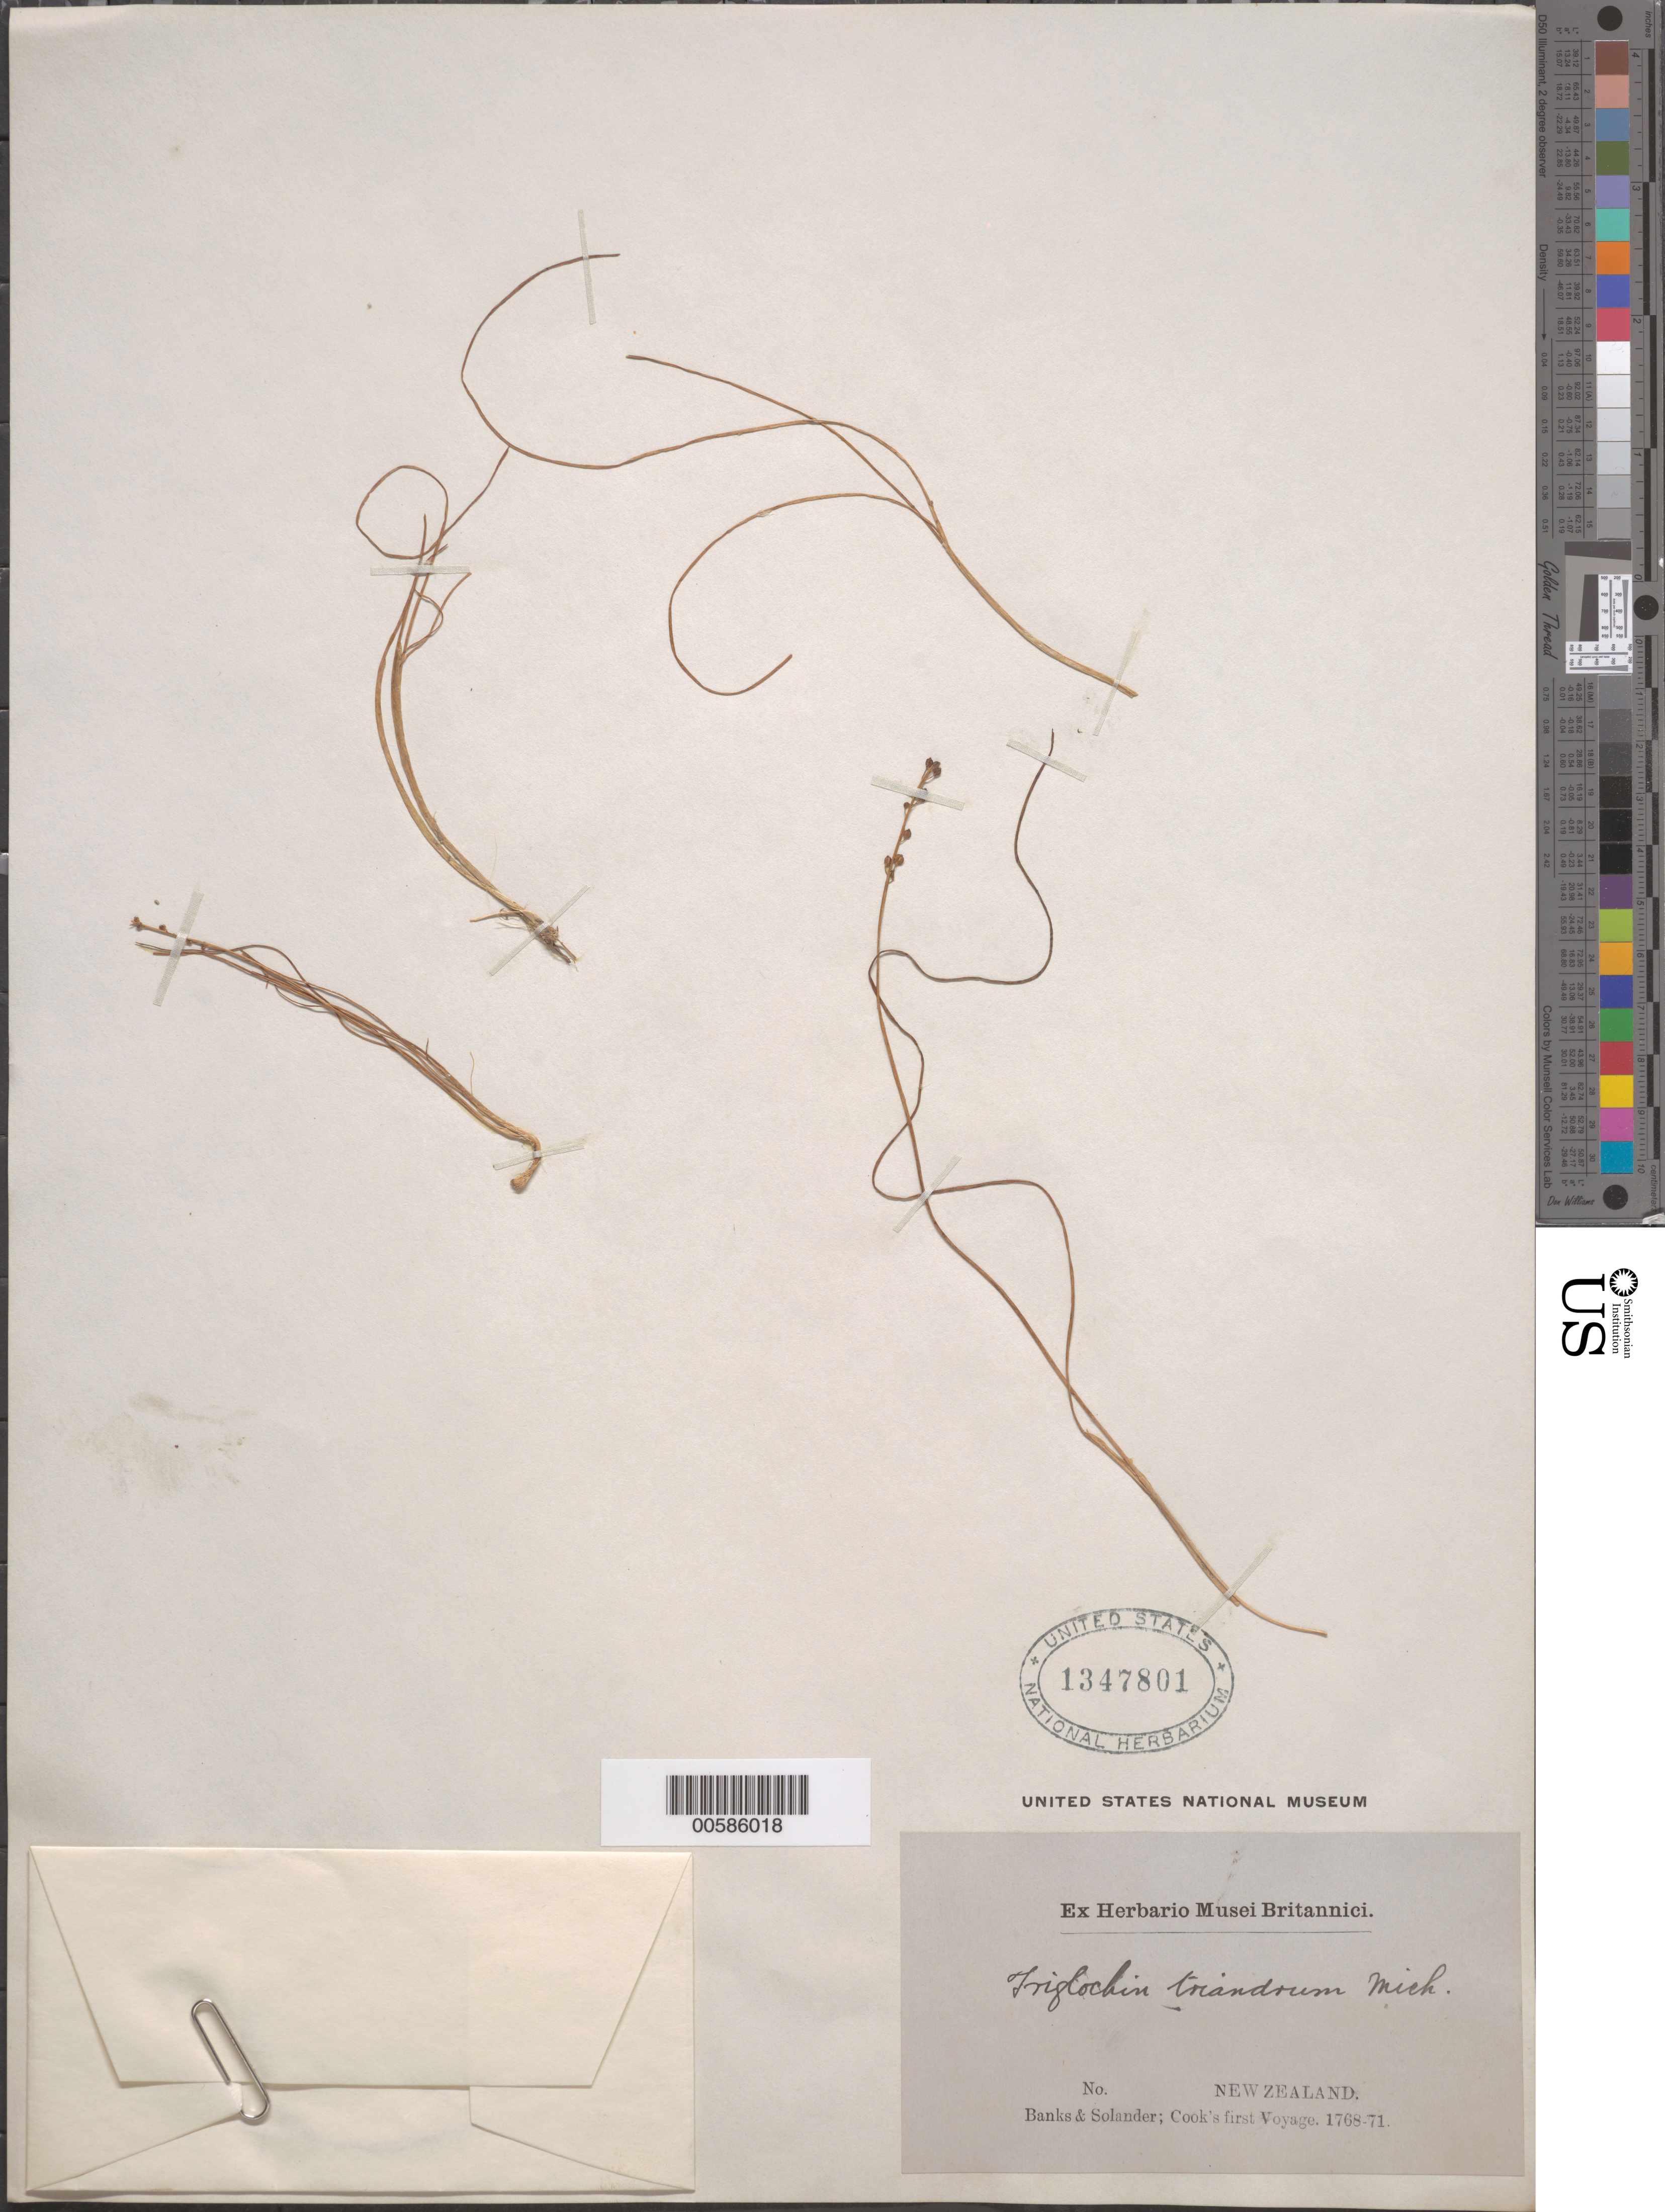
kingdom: Plantae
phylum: Tracheophyta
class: Liliopsida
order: Alismatales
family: Juncaginaceae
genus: Triglochin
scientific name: Triglochin striata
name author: Ruiz & Pav.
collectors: J. Banks & D. C. Solander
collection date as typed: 1768 to -- --- 1771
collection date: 1768/1771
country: New Zealand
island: North Island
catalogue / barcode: US 1347801